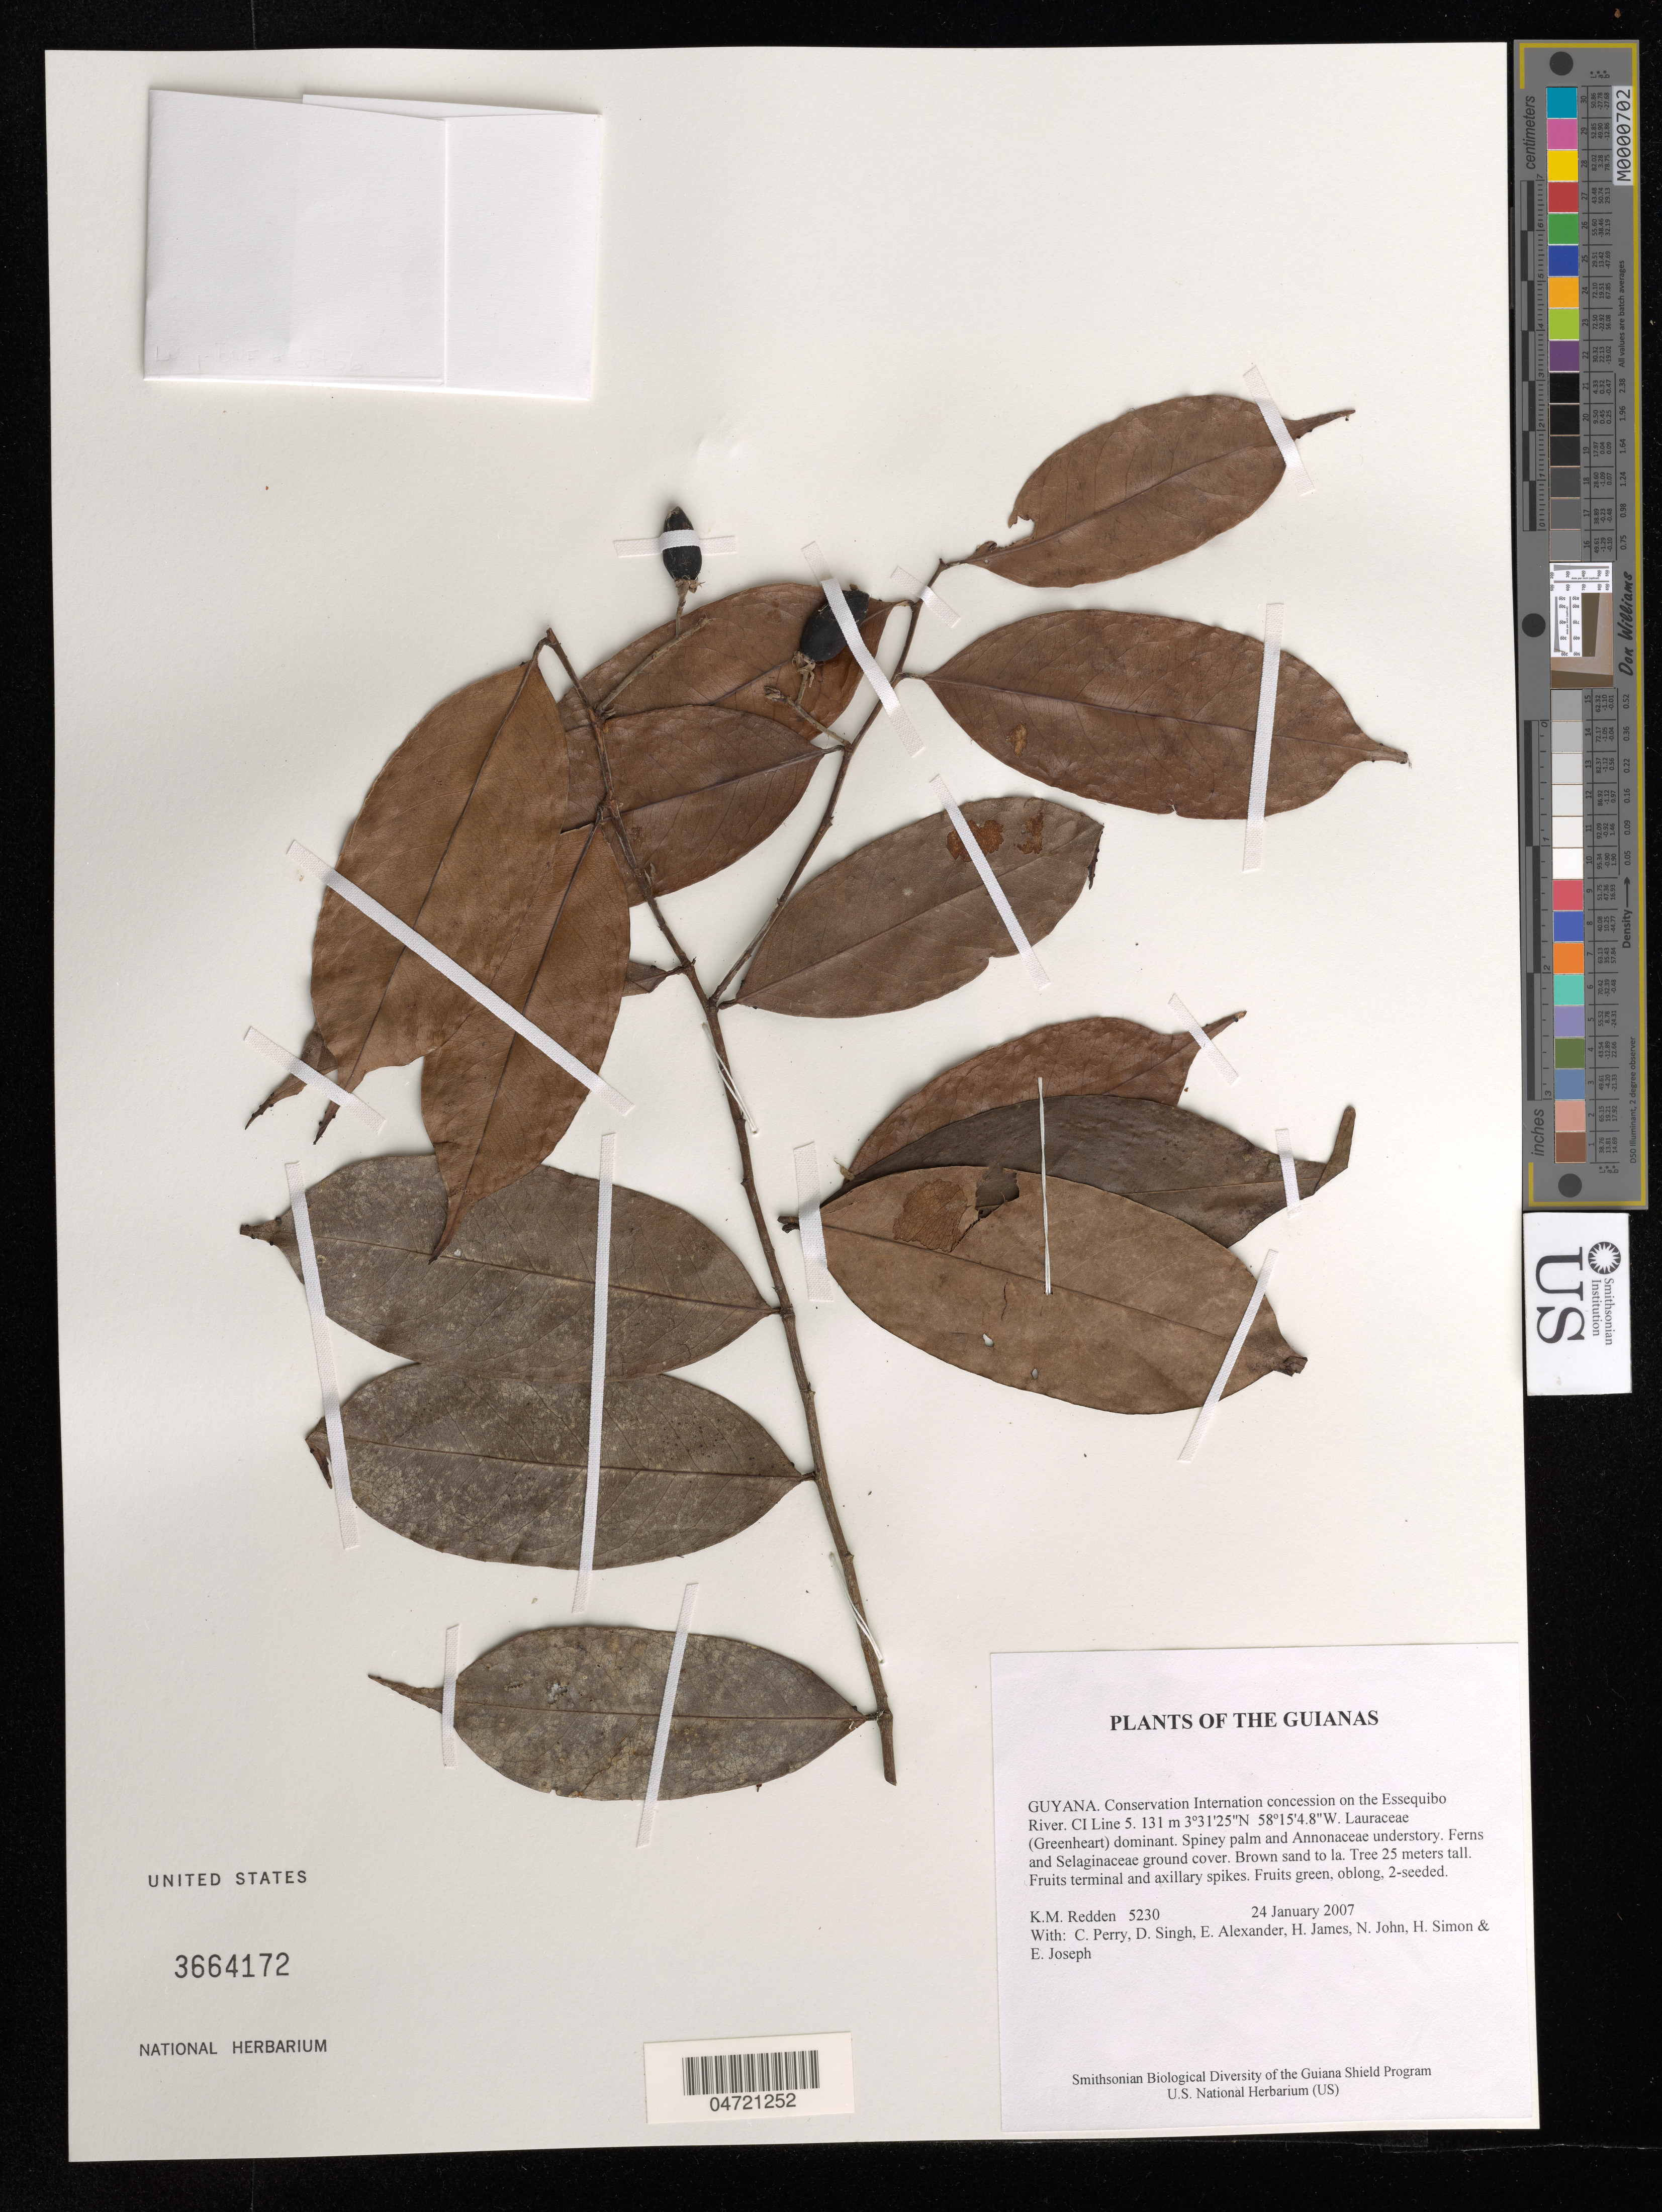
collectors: K. M. Redden, C. Perry, D. Singh, E. Alexander, H. James, N. John, H. Simon & E. Joseph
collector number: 5230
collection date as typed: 24 January 2007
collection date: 2007-01-24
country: Guyana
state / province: U. Takutu-U. Essequibo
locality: Conservation International concession on the Essequibo River. CI Line 5.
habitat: Lauraceae (Greenheart) dominant. Spiny palm and Annonaceae understory. Ferns and Selaginaceae ground cover. Brown sand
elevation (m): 131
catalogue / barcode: US 3664172